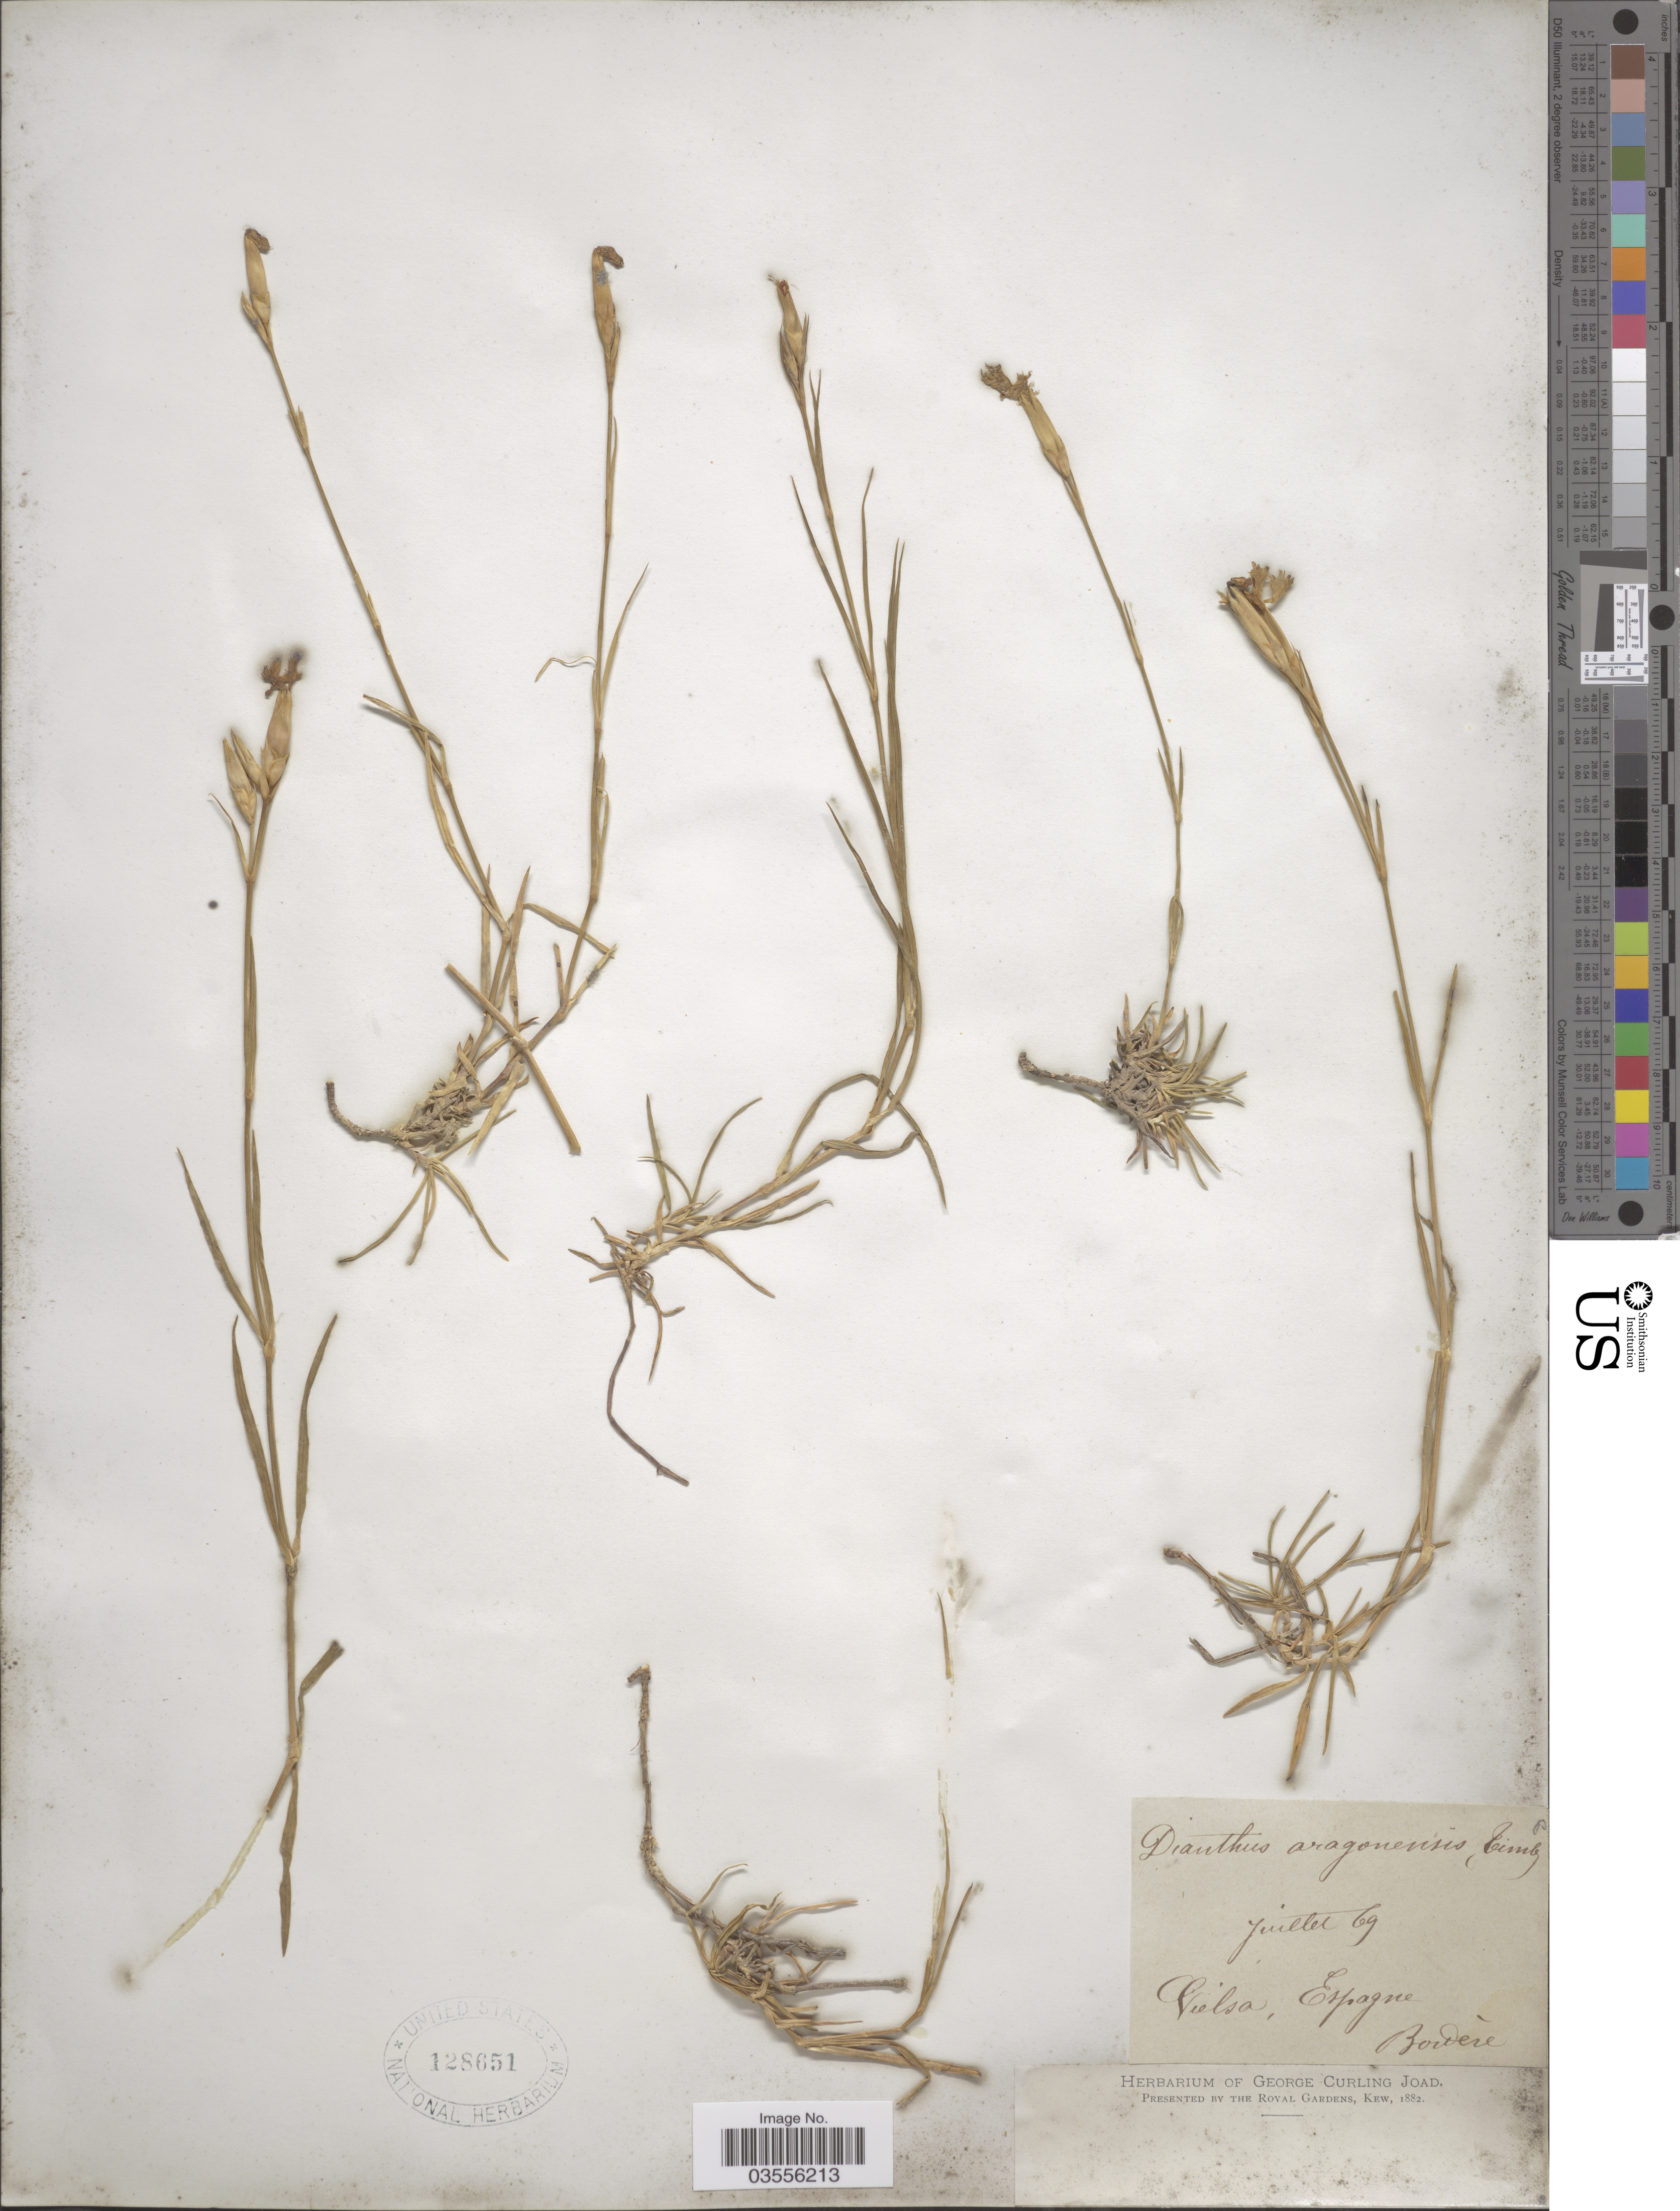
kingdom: Plantae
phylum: Tracheophyta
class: Magnoliopsida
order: Caryophyllales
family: Caryophyllaceae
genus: Dianthus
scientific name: Dianthus aragonensis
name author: Timb.-Lagr.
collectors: -. Bordère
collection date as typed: Transcribed d/m/y: /7/69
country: Spain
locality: Vielsa.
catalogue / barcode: US 128651